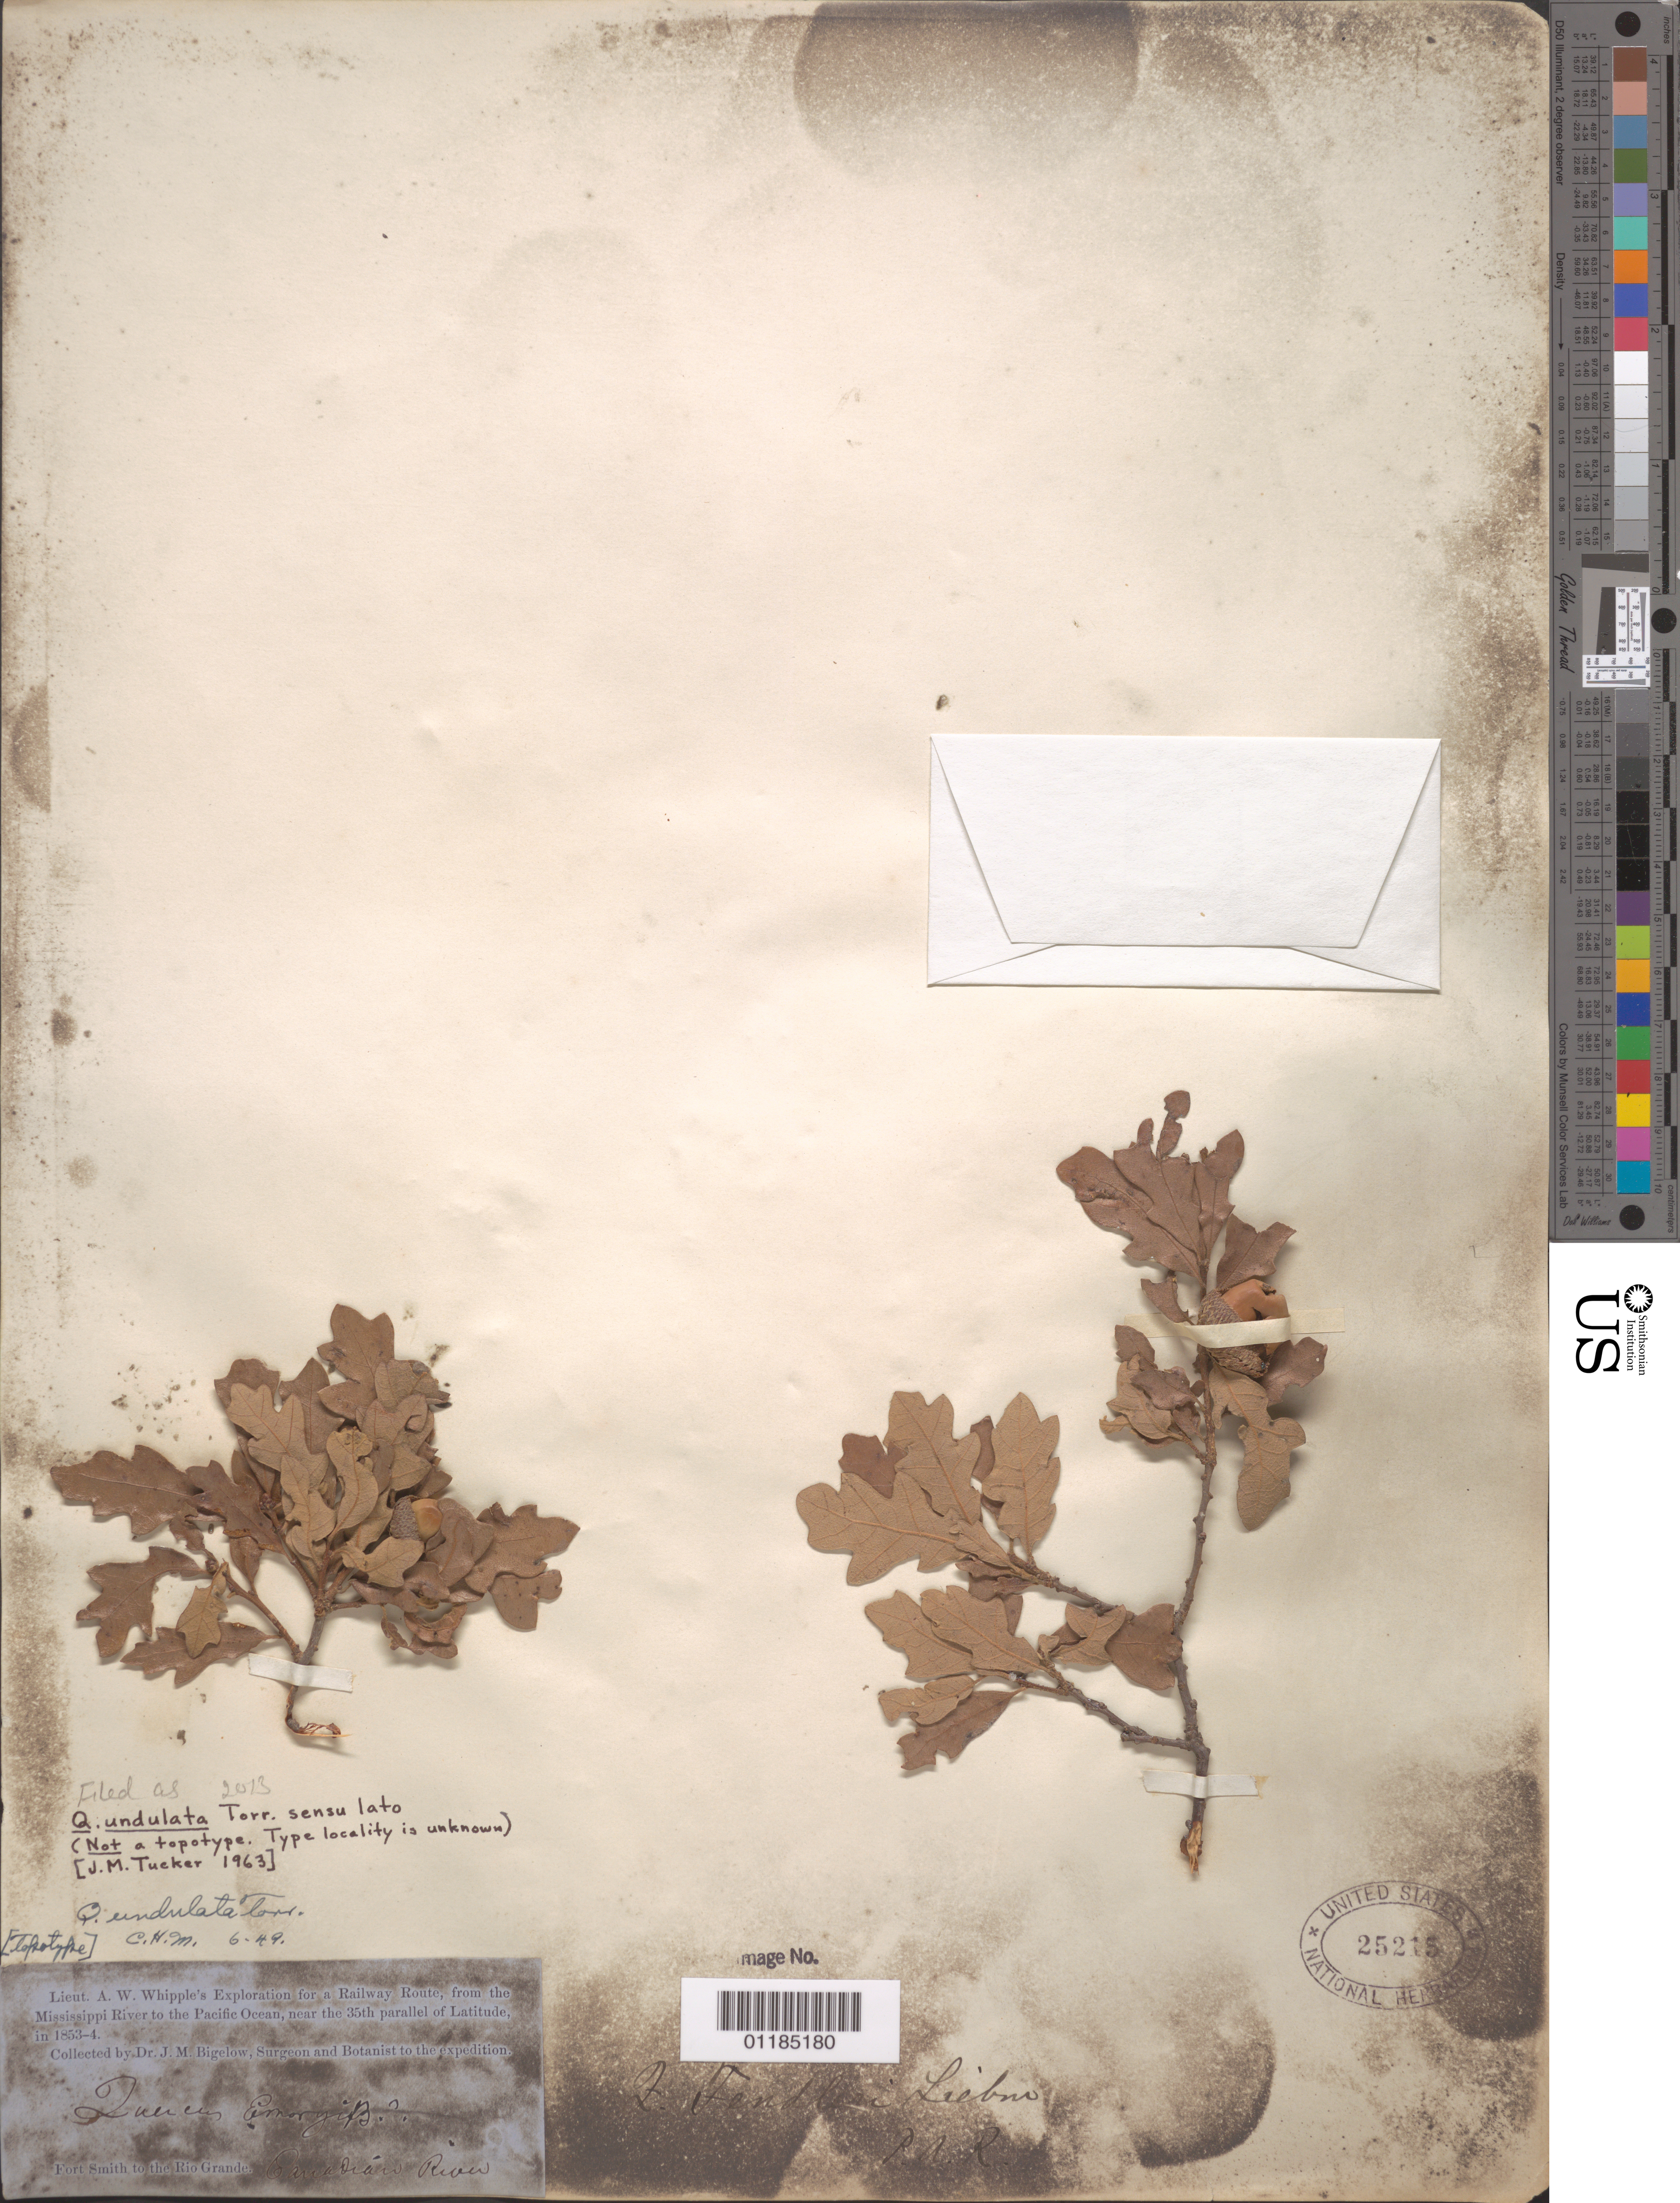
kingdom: Plantae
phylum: Tracheophyta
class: Magnoliopsida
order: Fagales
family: Fagaceae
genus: Quercus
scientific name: Quercus undulata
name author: Torr.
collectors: J. M. Bigelow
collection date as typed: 1853 to -- --- 1854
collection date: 1853/1854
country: United States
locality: Fort Smith to the Rio Grande, Canadian River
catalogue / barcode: US 25215